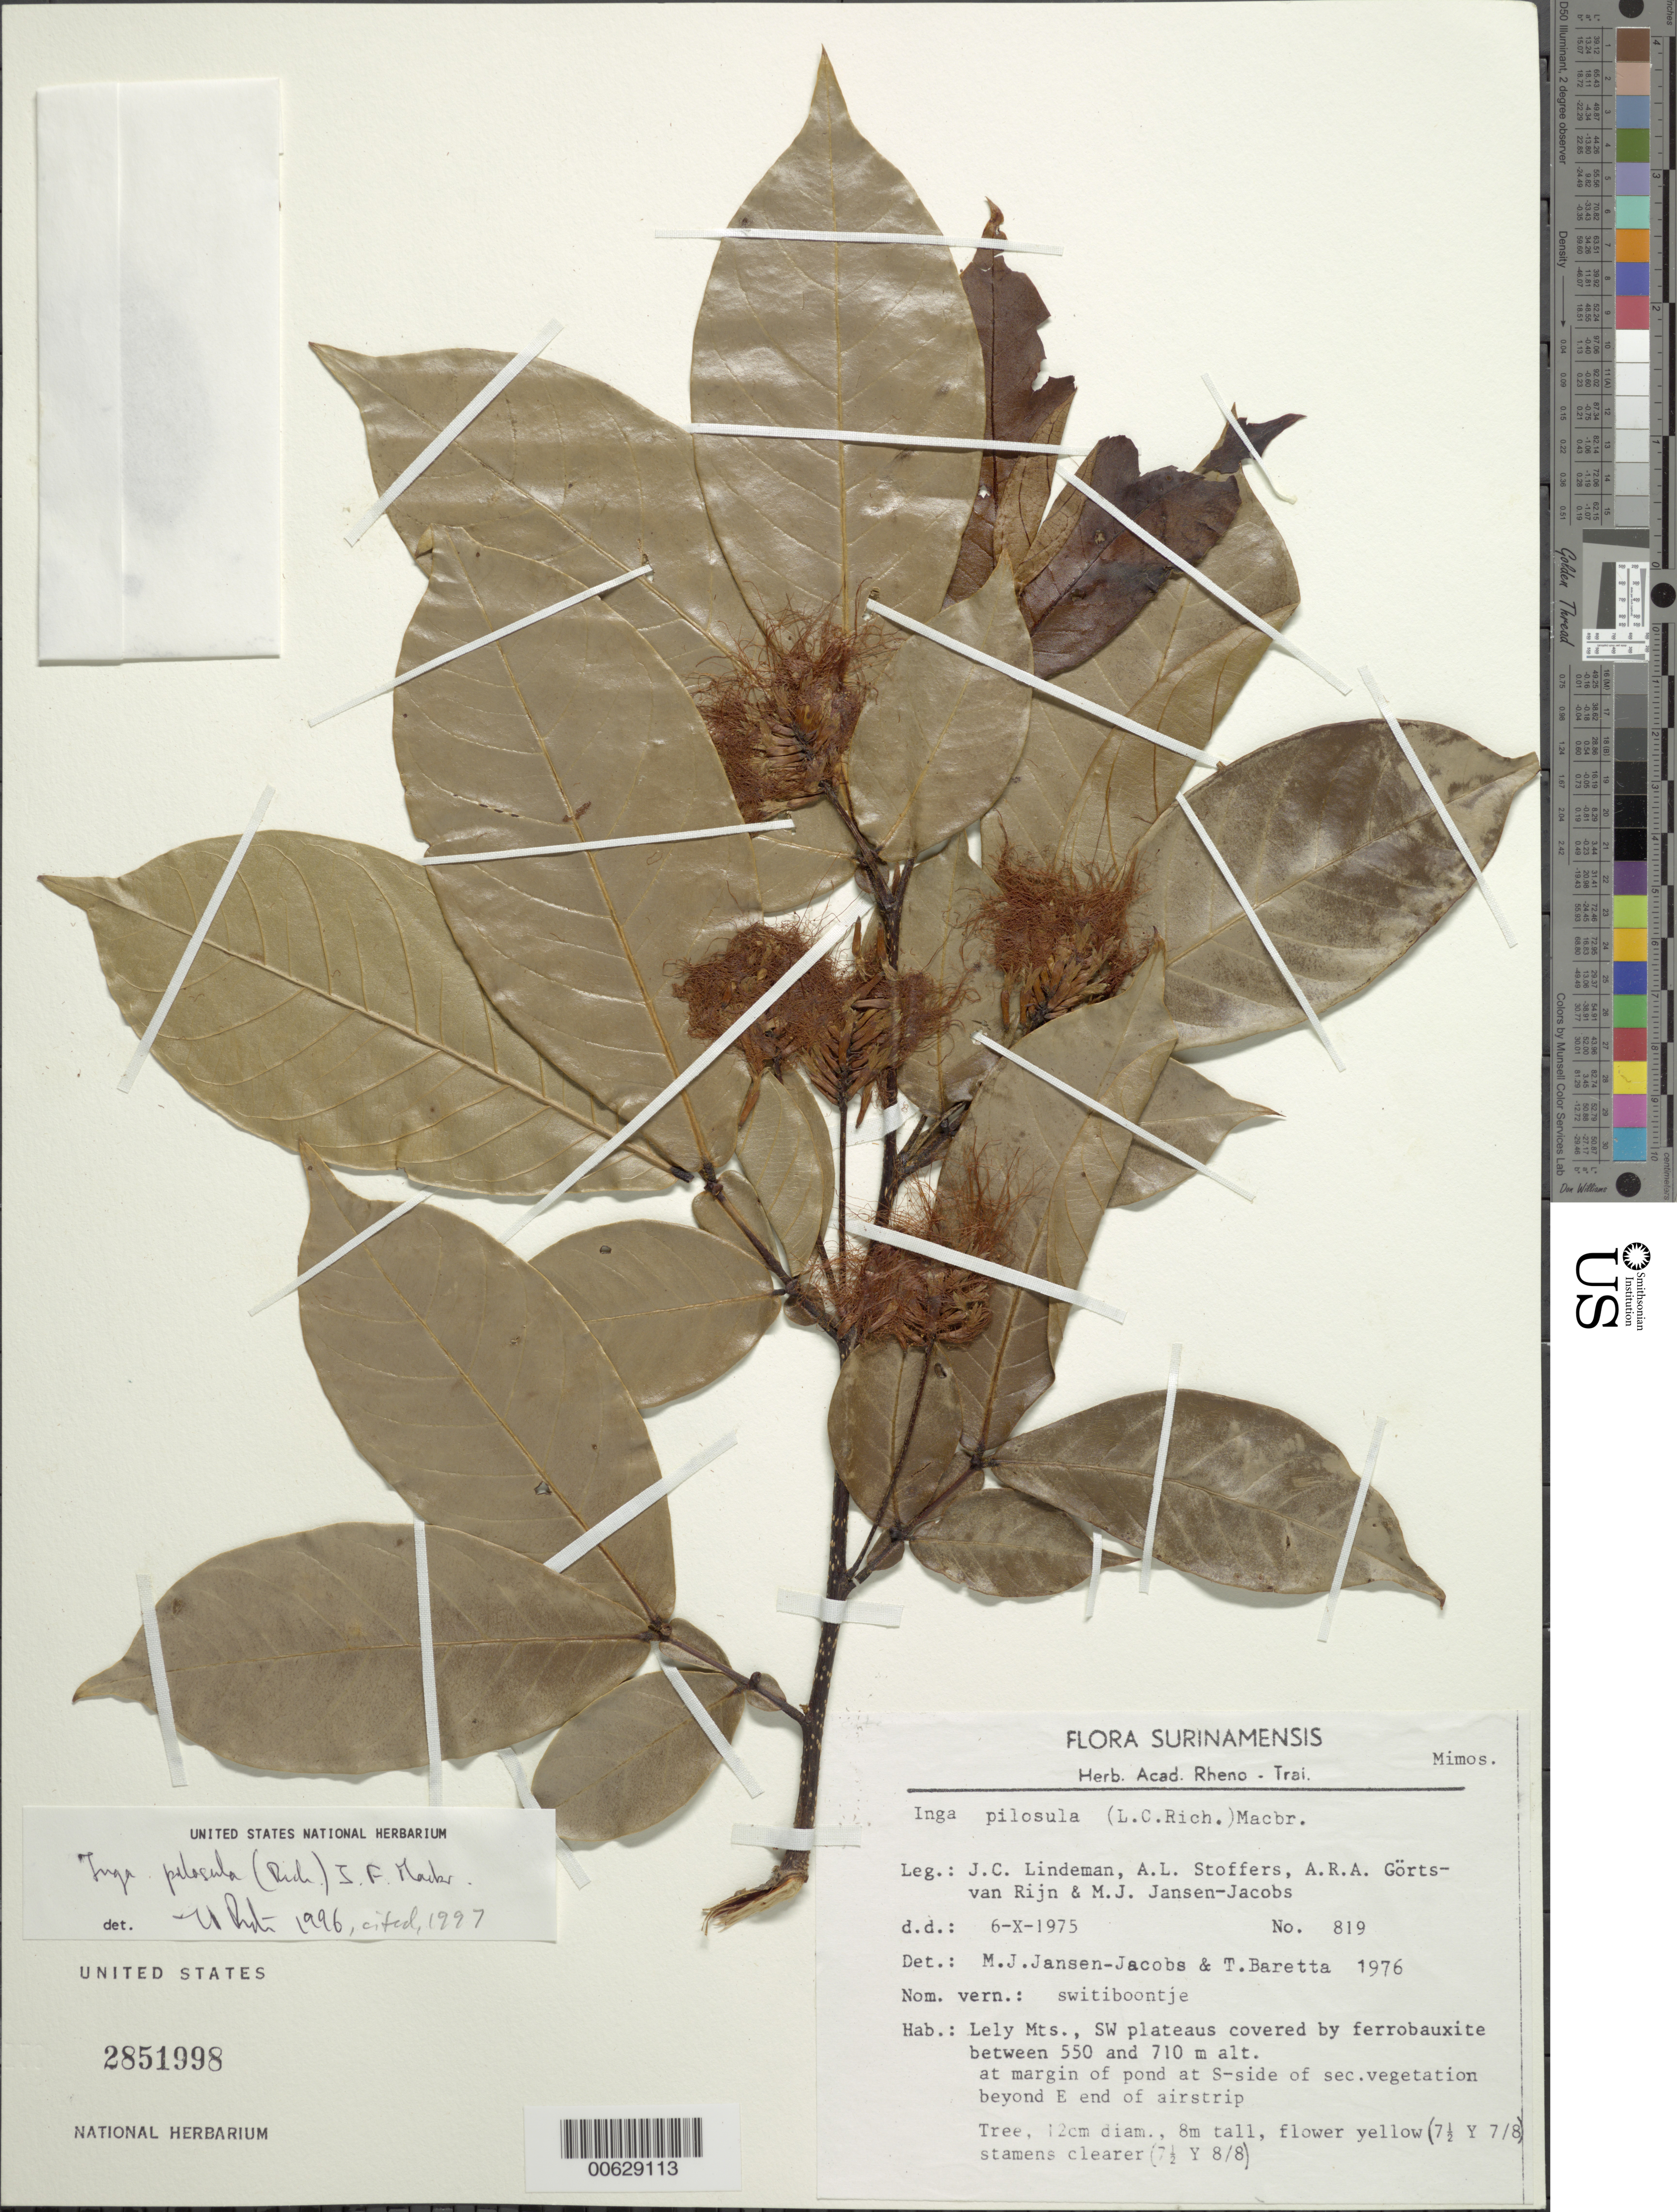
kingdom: Plantae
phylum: Tracheophyta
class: Magnoliopsida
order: Fabales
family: Fabaceae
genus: Inga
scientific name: Inga pilosula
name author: (Rich.) J.F. Macbr.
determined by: Pennington, --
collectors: J. C. Lindeman, A. Stoffers, A. .R. A. Görts-van Rijn & M. J. Jansen-Jacobs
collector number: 75 819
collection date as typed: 6-Oct-75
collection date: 1975-10-06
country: Suriname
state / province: Marowijne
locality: Lely Mts., SW plateaus, S-side of sec. vegetation beyond E end of airstrip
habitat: Margin of pond at S-side of sec. vegetation beyond airstrip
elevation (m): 550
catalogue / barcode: US 2851998